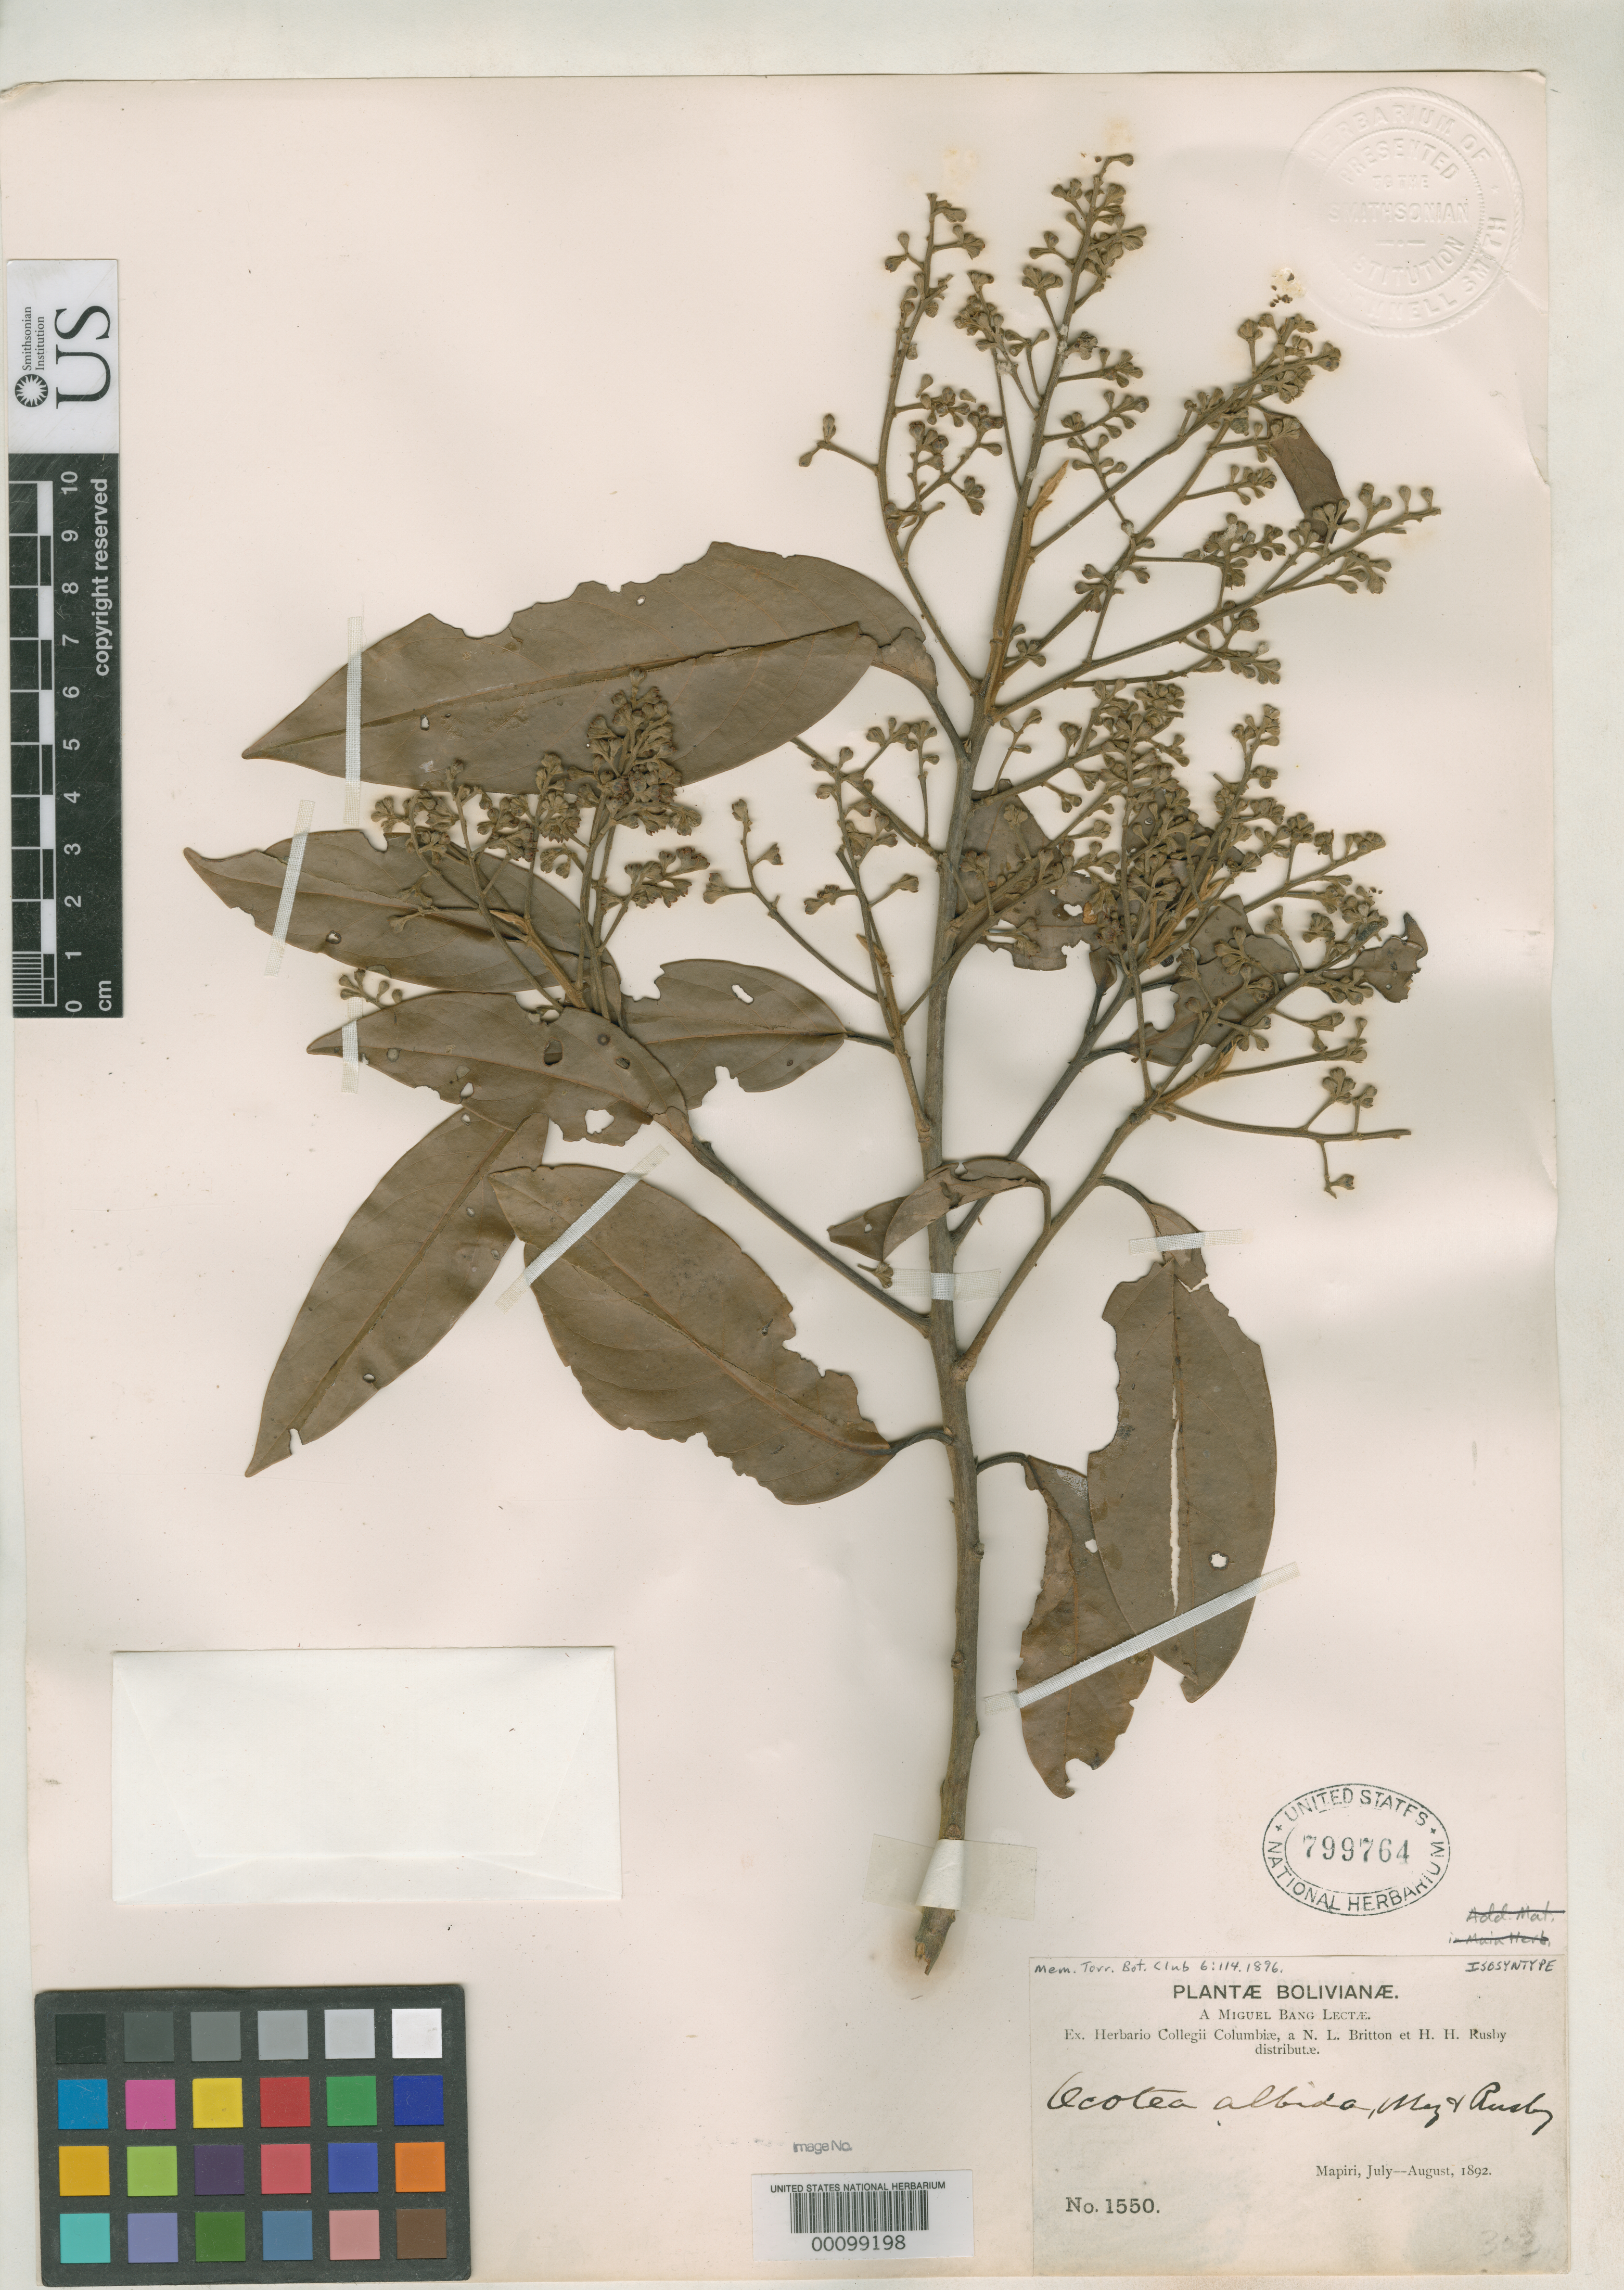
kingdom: Plantae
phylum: Tracheophyta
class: Magnoliopsida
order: Laurales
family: Lauraceae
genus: Ocotea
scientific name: Ocotea albida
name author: Mez & Rusby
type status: Isosyntype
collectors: M. Bang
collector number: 1550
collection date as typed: Jul 1892 to -- Aug 1892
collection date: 1892-07/1892-08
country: Bolivia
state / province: La Paz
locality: Mapiri.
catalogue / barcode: US 799764